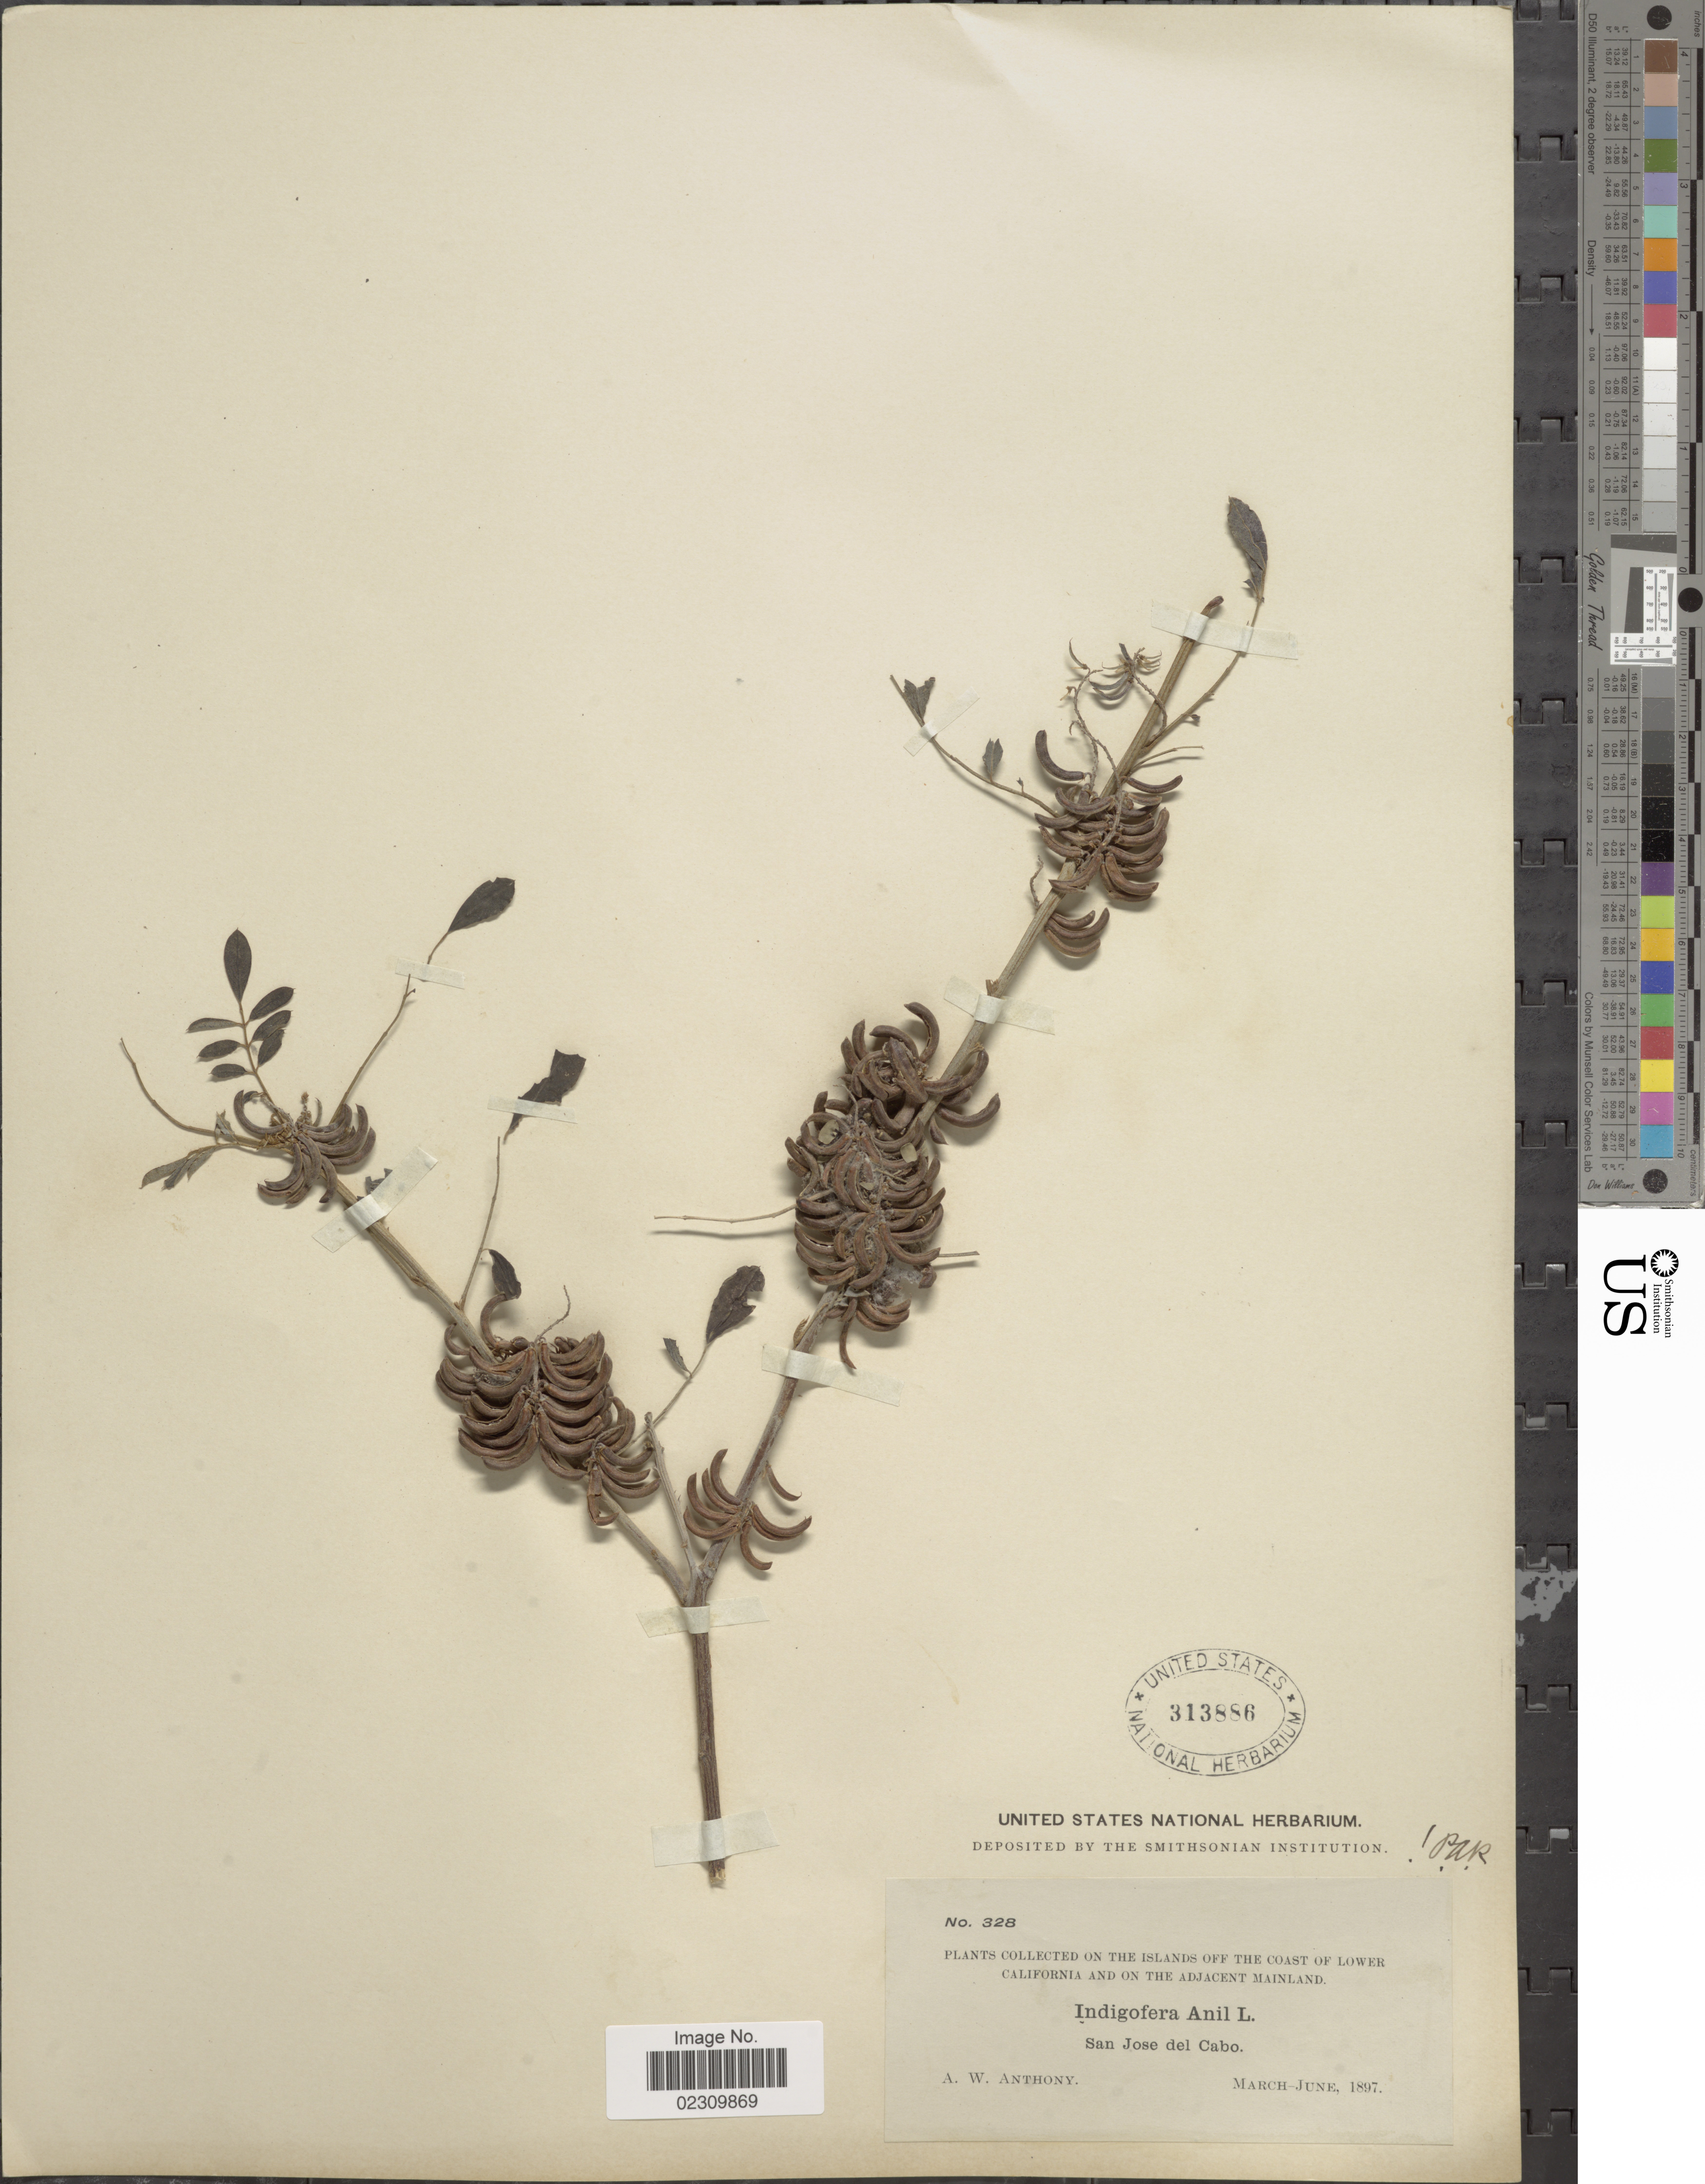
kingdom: Plantae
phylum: Tracheophyta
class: Magnoliopsida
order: Fabales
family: Fabaceae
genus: Indigofera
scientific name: Indigofera suffruticosa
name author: Mill.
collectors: A. W. Anthony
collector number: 328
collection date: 1897-03/1897-06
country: Mexico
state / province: Baja California Sur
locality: Islands off the coast of Lower California and on the Adjacent Mainland, San Jose del Cabo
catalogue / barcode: US 313886